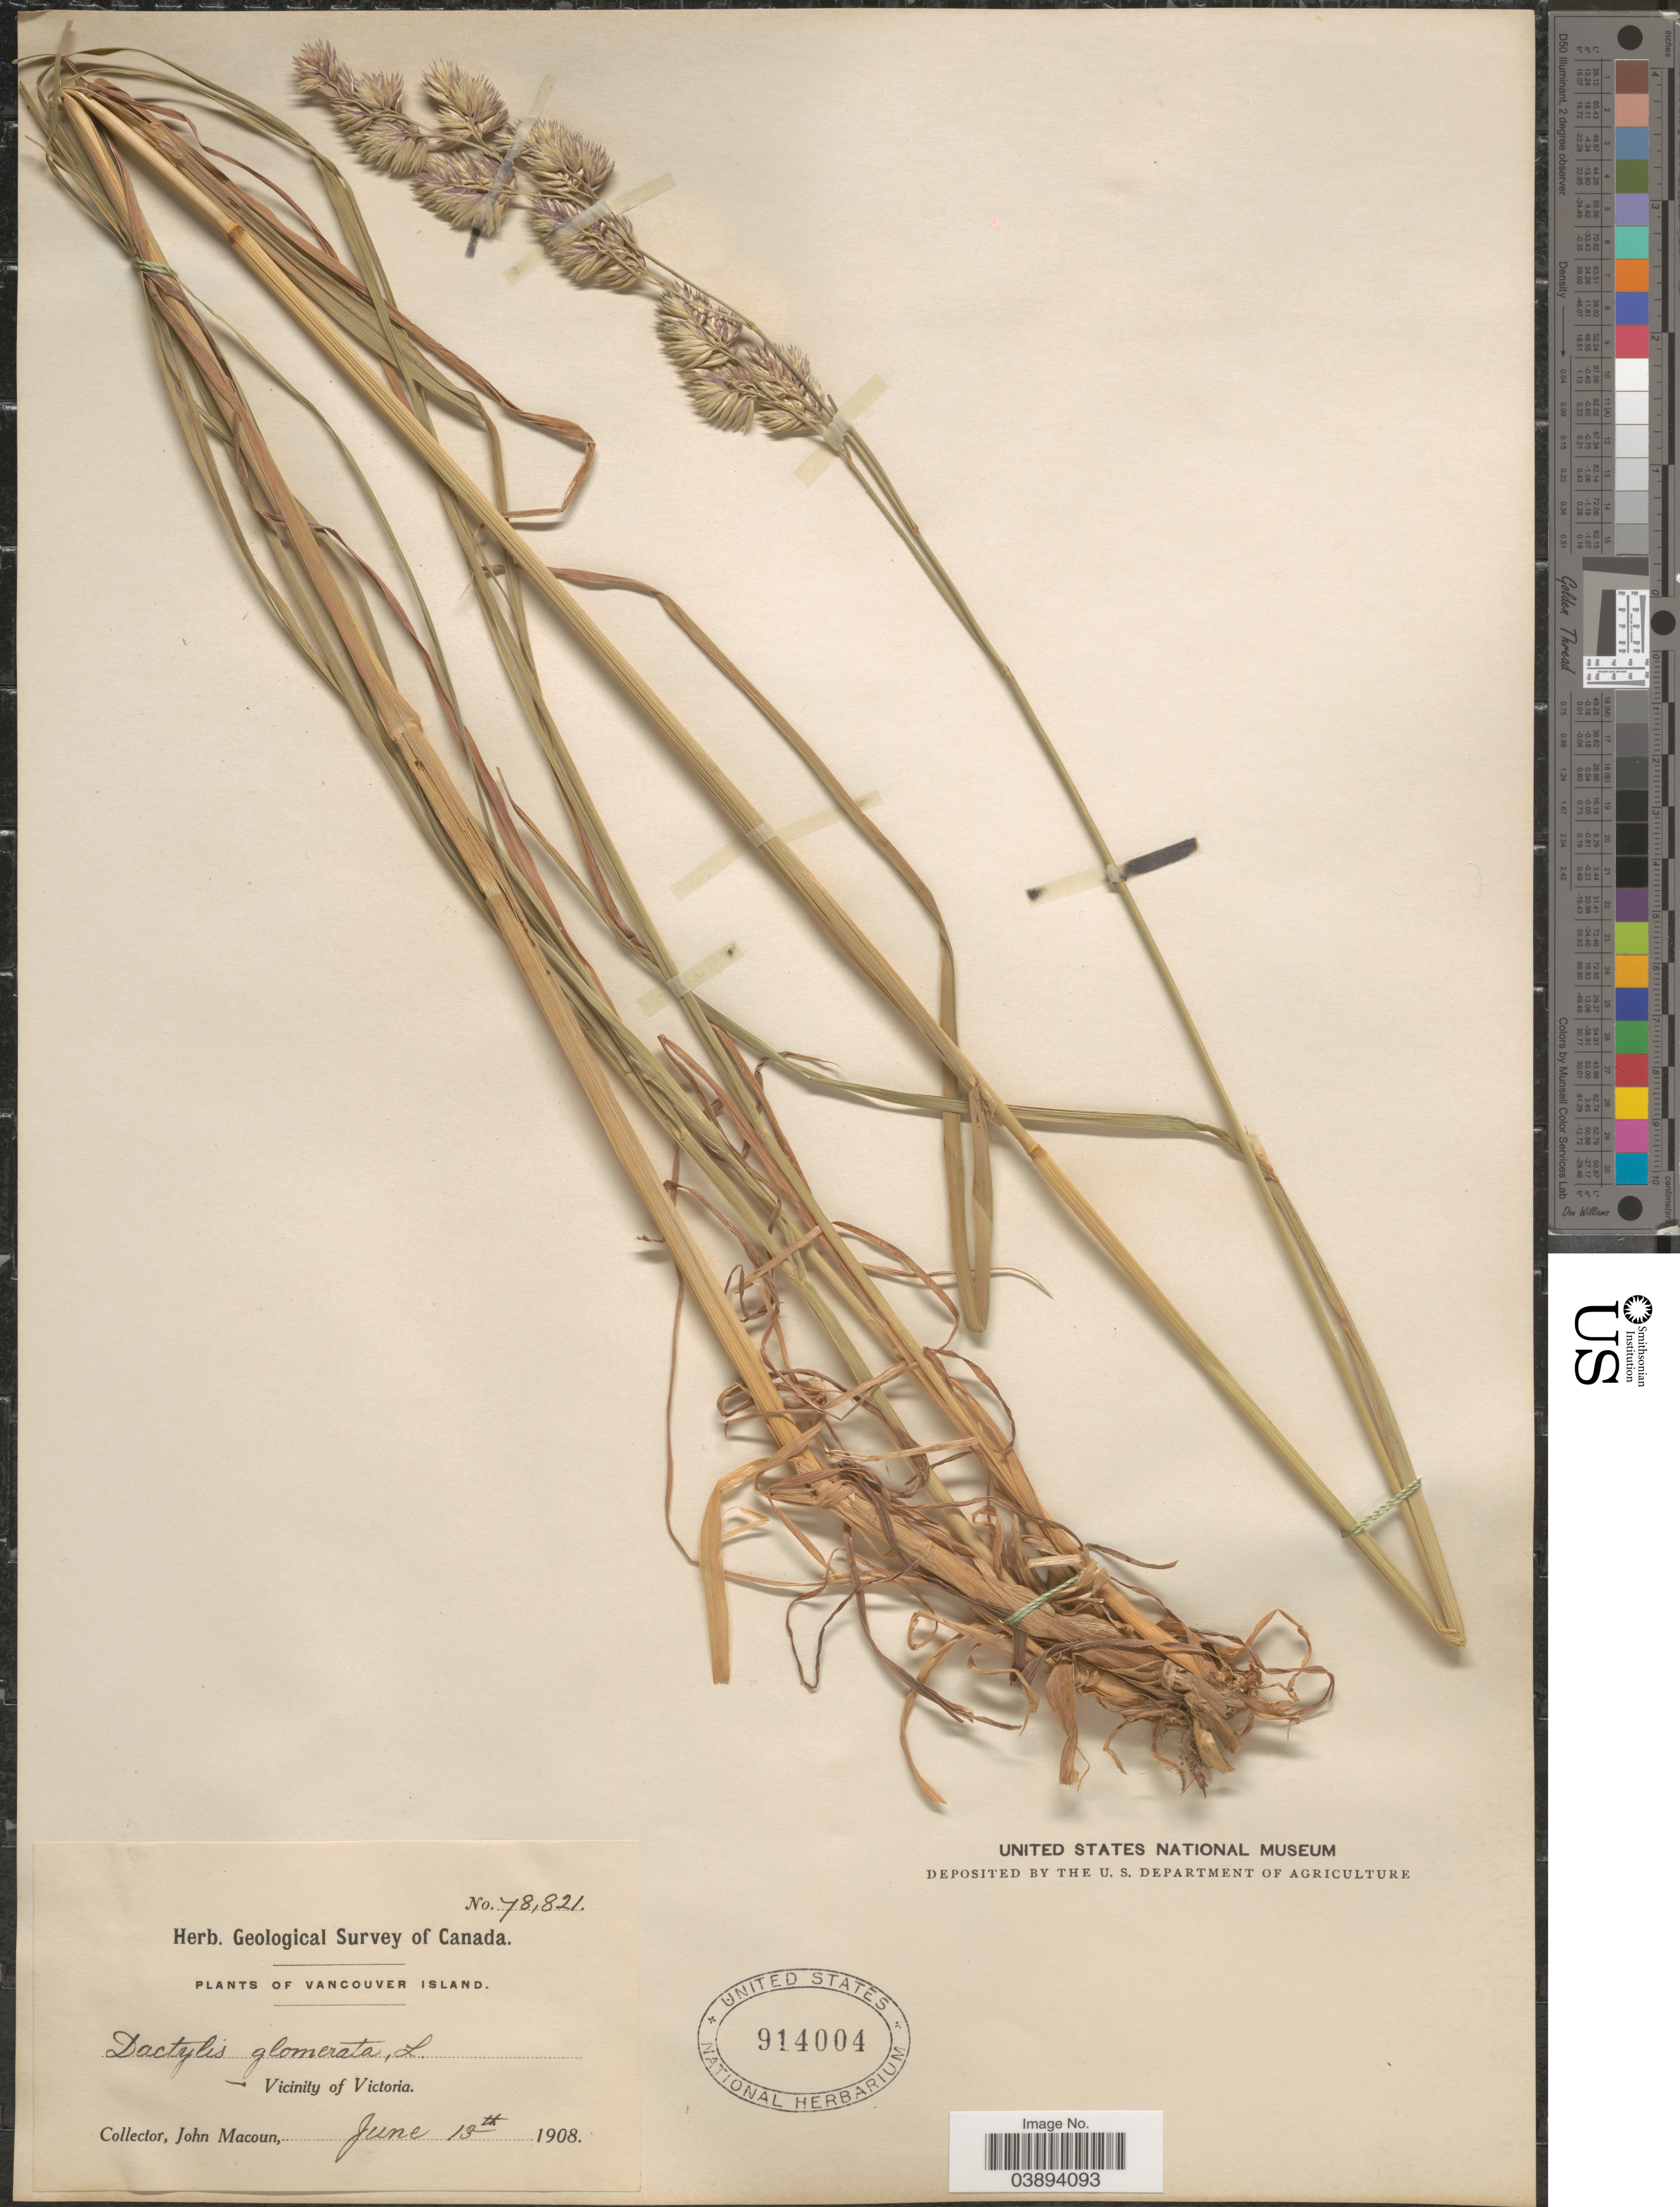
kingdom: Plantae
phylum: Tracheophyta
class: Liliopsida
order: Poales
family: Poaceae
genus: Dactylis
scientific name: Dactylis glomerata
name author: L.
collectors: J. Macoun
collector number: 78821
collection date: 1908-06-13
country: Canada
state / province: British Columbia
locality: Vancouver Island. Vicinity of Victoria.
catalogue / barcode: US 914004